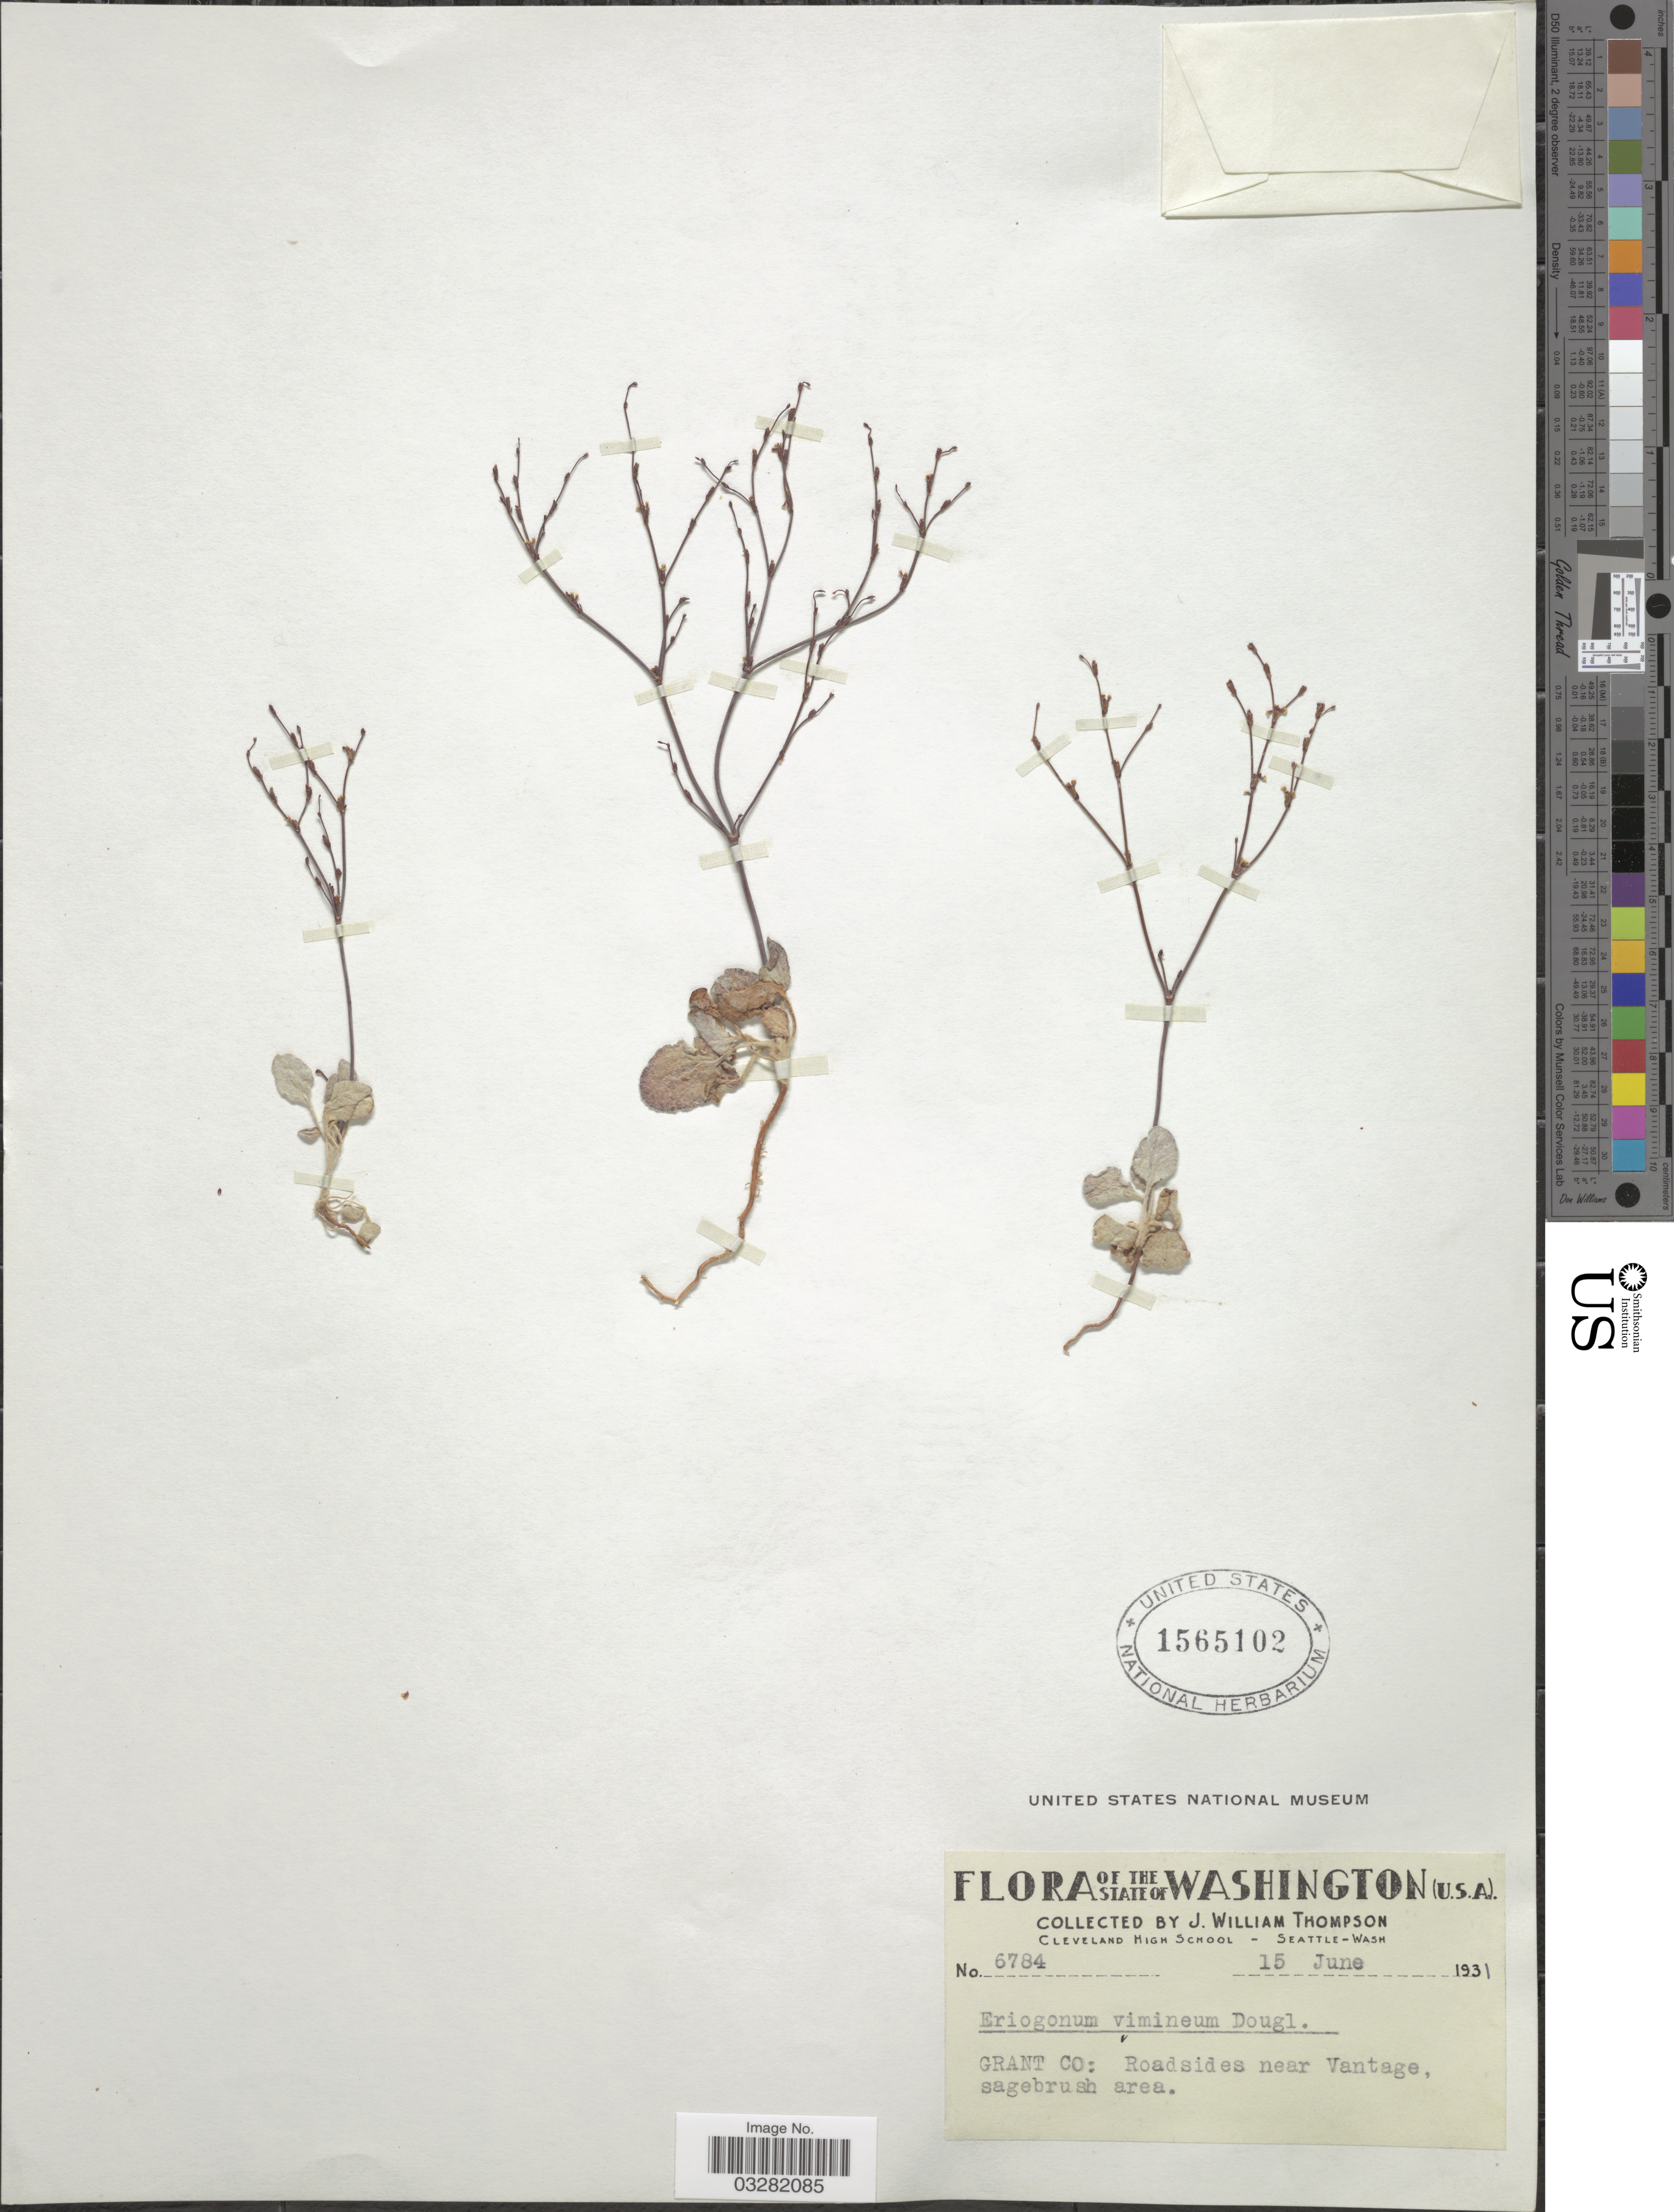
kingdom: Plantae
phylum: Tracheophyta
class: Magnoliopsida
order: Caryophyllales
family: Polygonaceae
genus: Eriogonum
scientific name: Eriogonum vimineum var. vimineum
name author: Douglas ex Benth.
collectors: J. W. Thompson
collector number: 6784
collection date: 1931-06-15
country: United States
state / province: Washington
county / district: Grant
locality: Grant Co: Roadsides near Vantage, sagebrush area.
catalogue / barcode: US 1565102